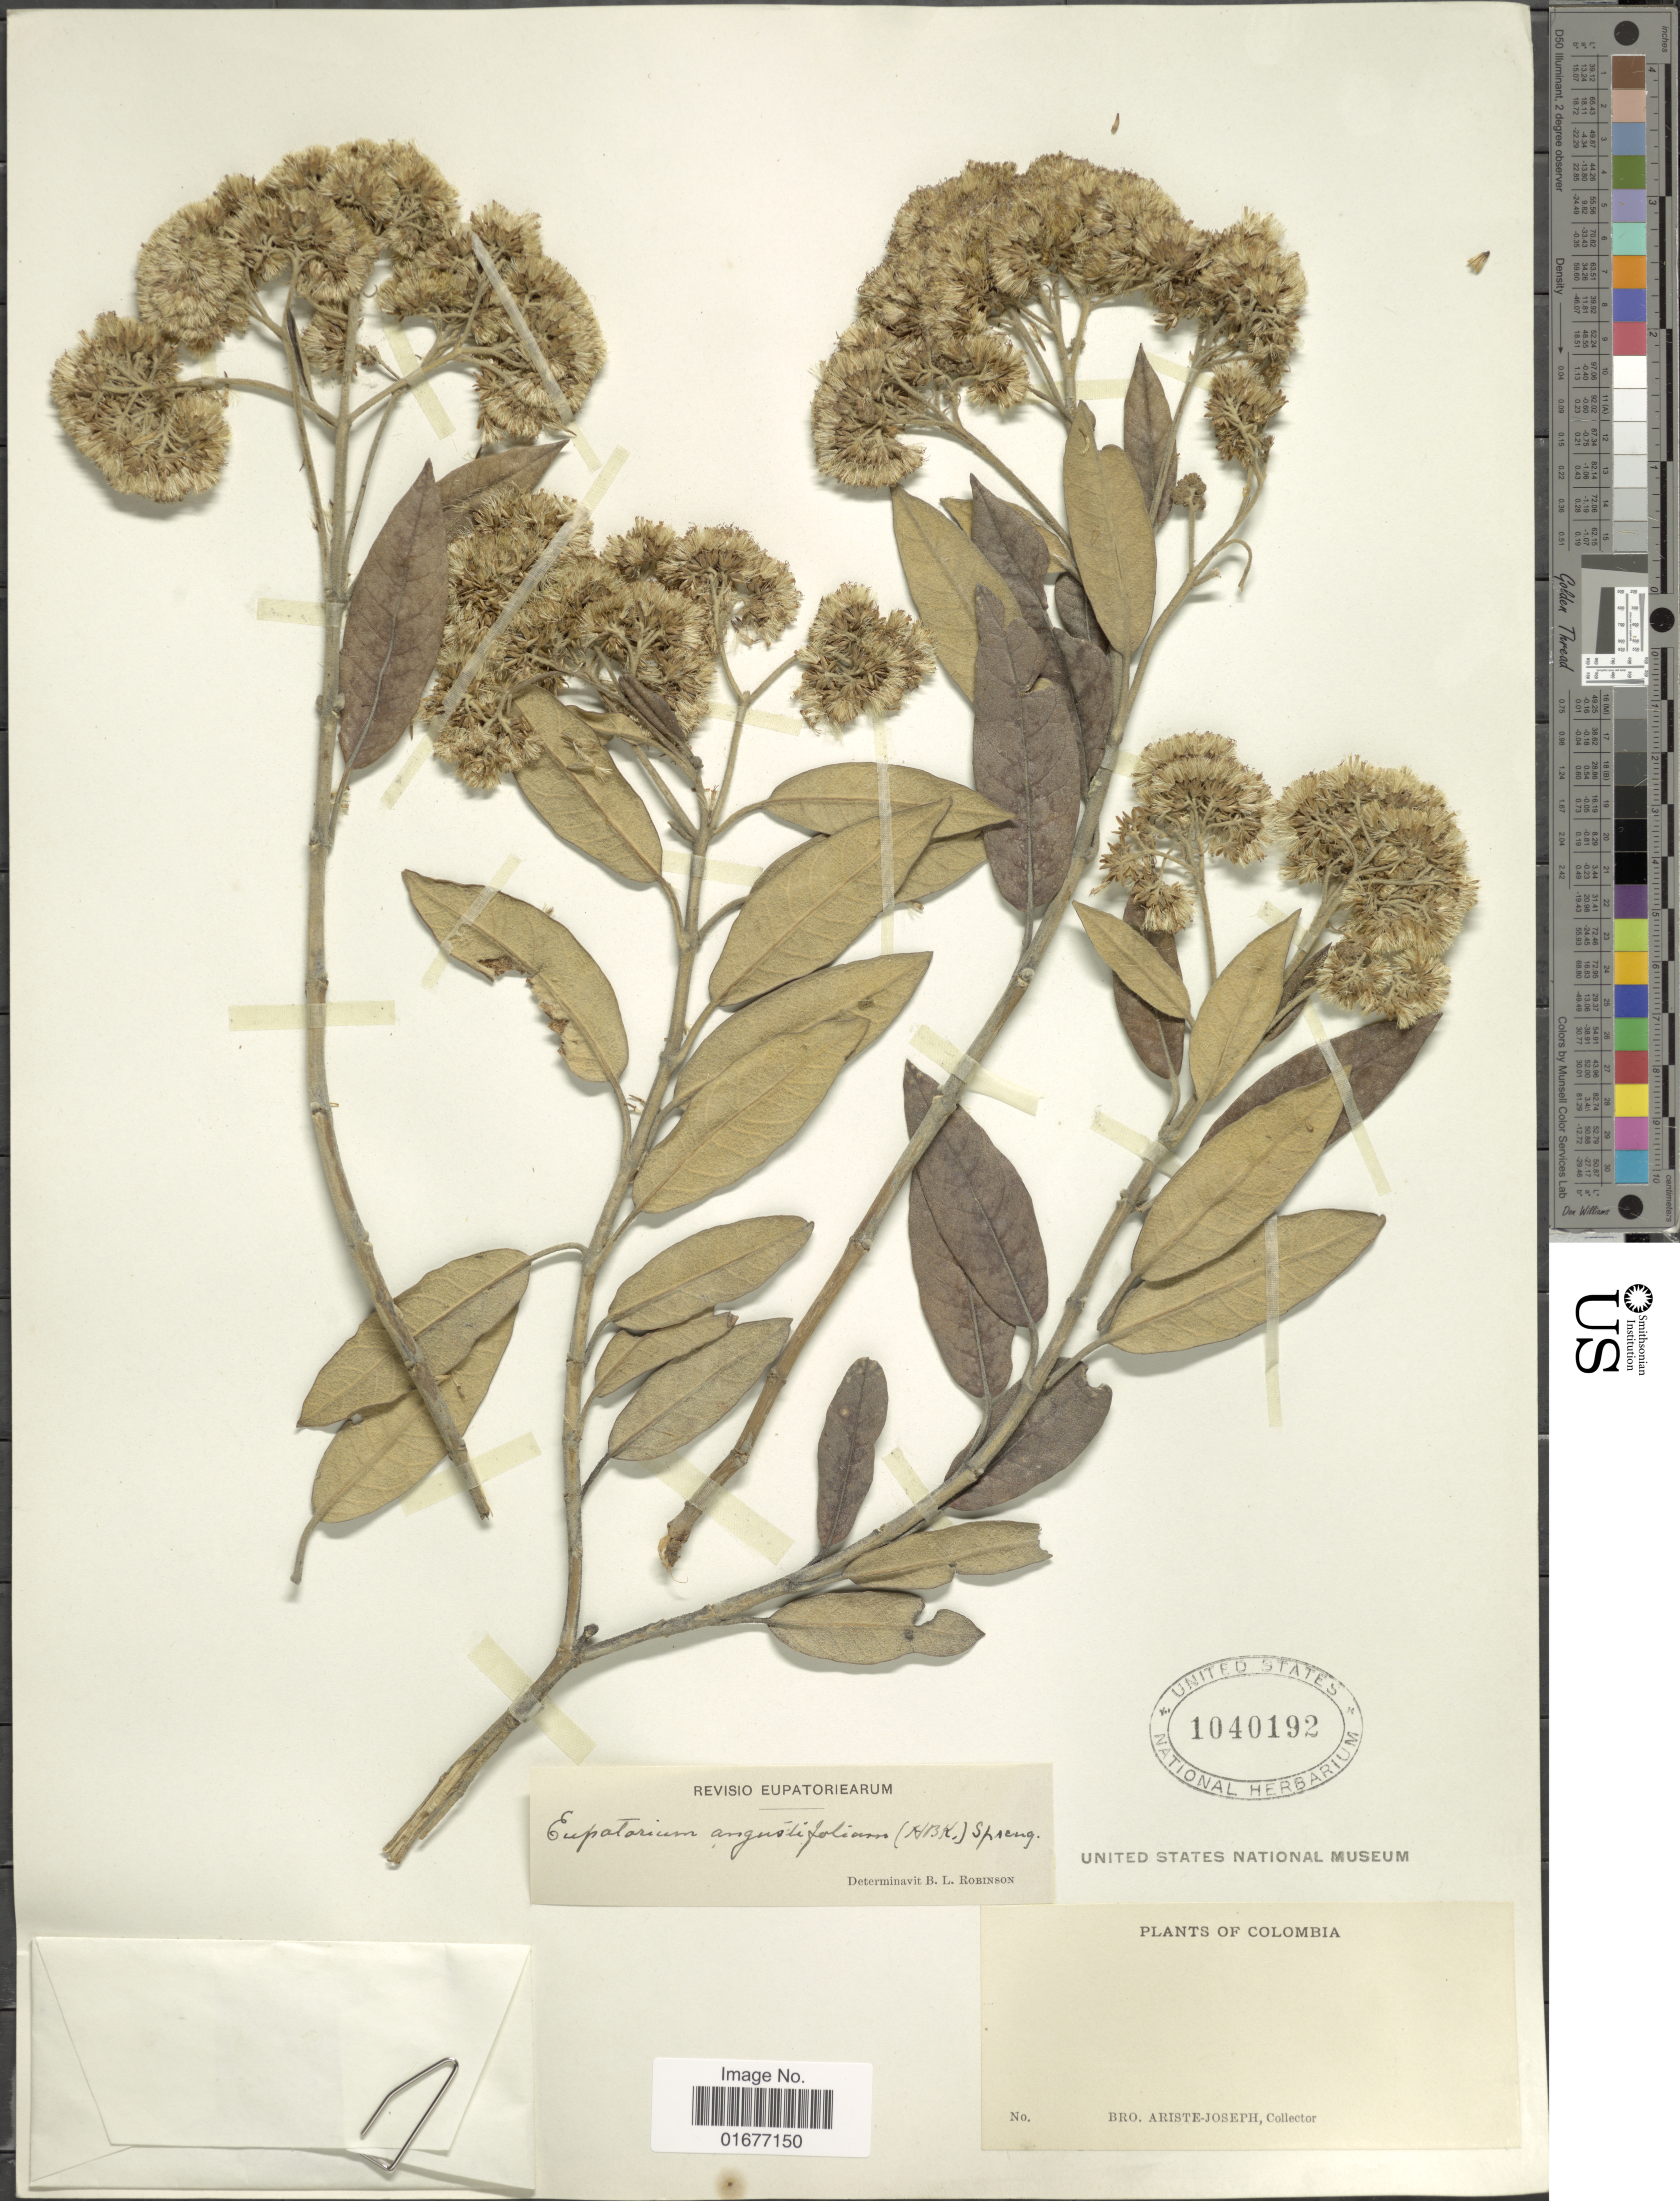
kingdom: Plantae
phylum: Tracheophyta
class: Magnoliopsida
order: Asterales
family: Asteraceae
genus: Ageratina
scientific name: Ageratina angustifolia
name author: (Kunth) R.M. King & H. Rob.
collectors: Bro. Ariste-Joseph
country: Colombia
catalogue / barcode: US 1040192